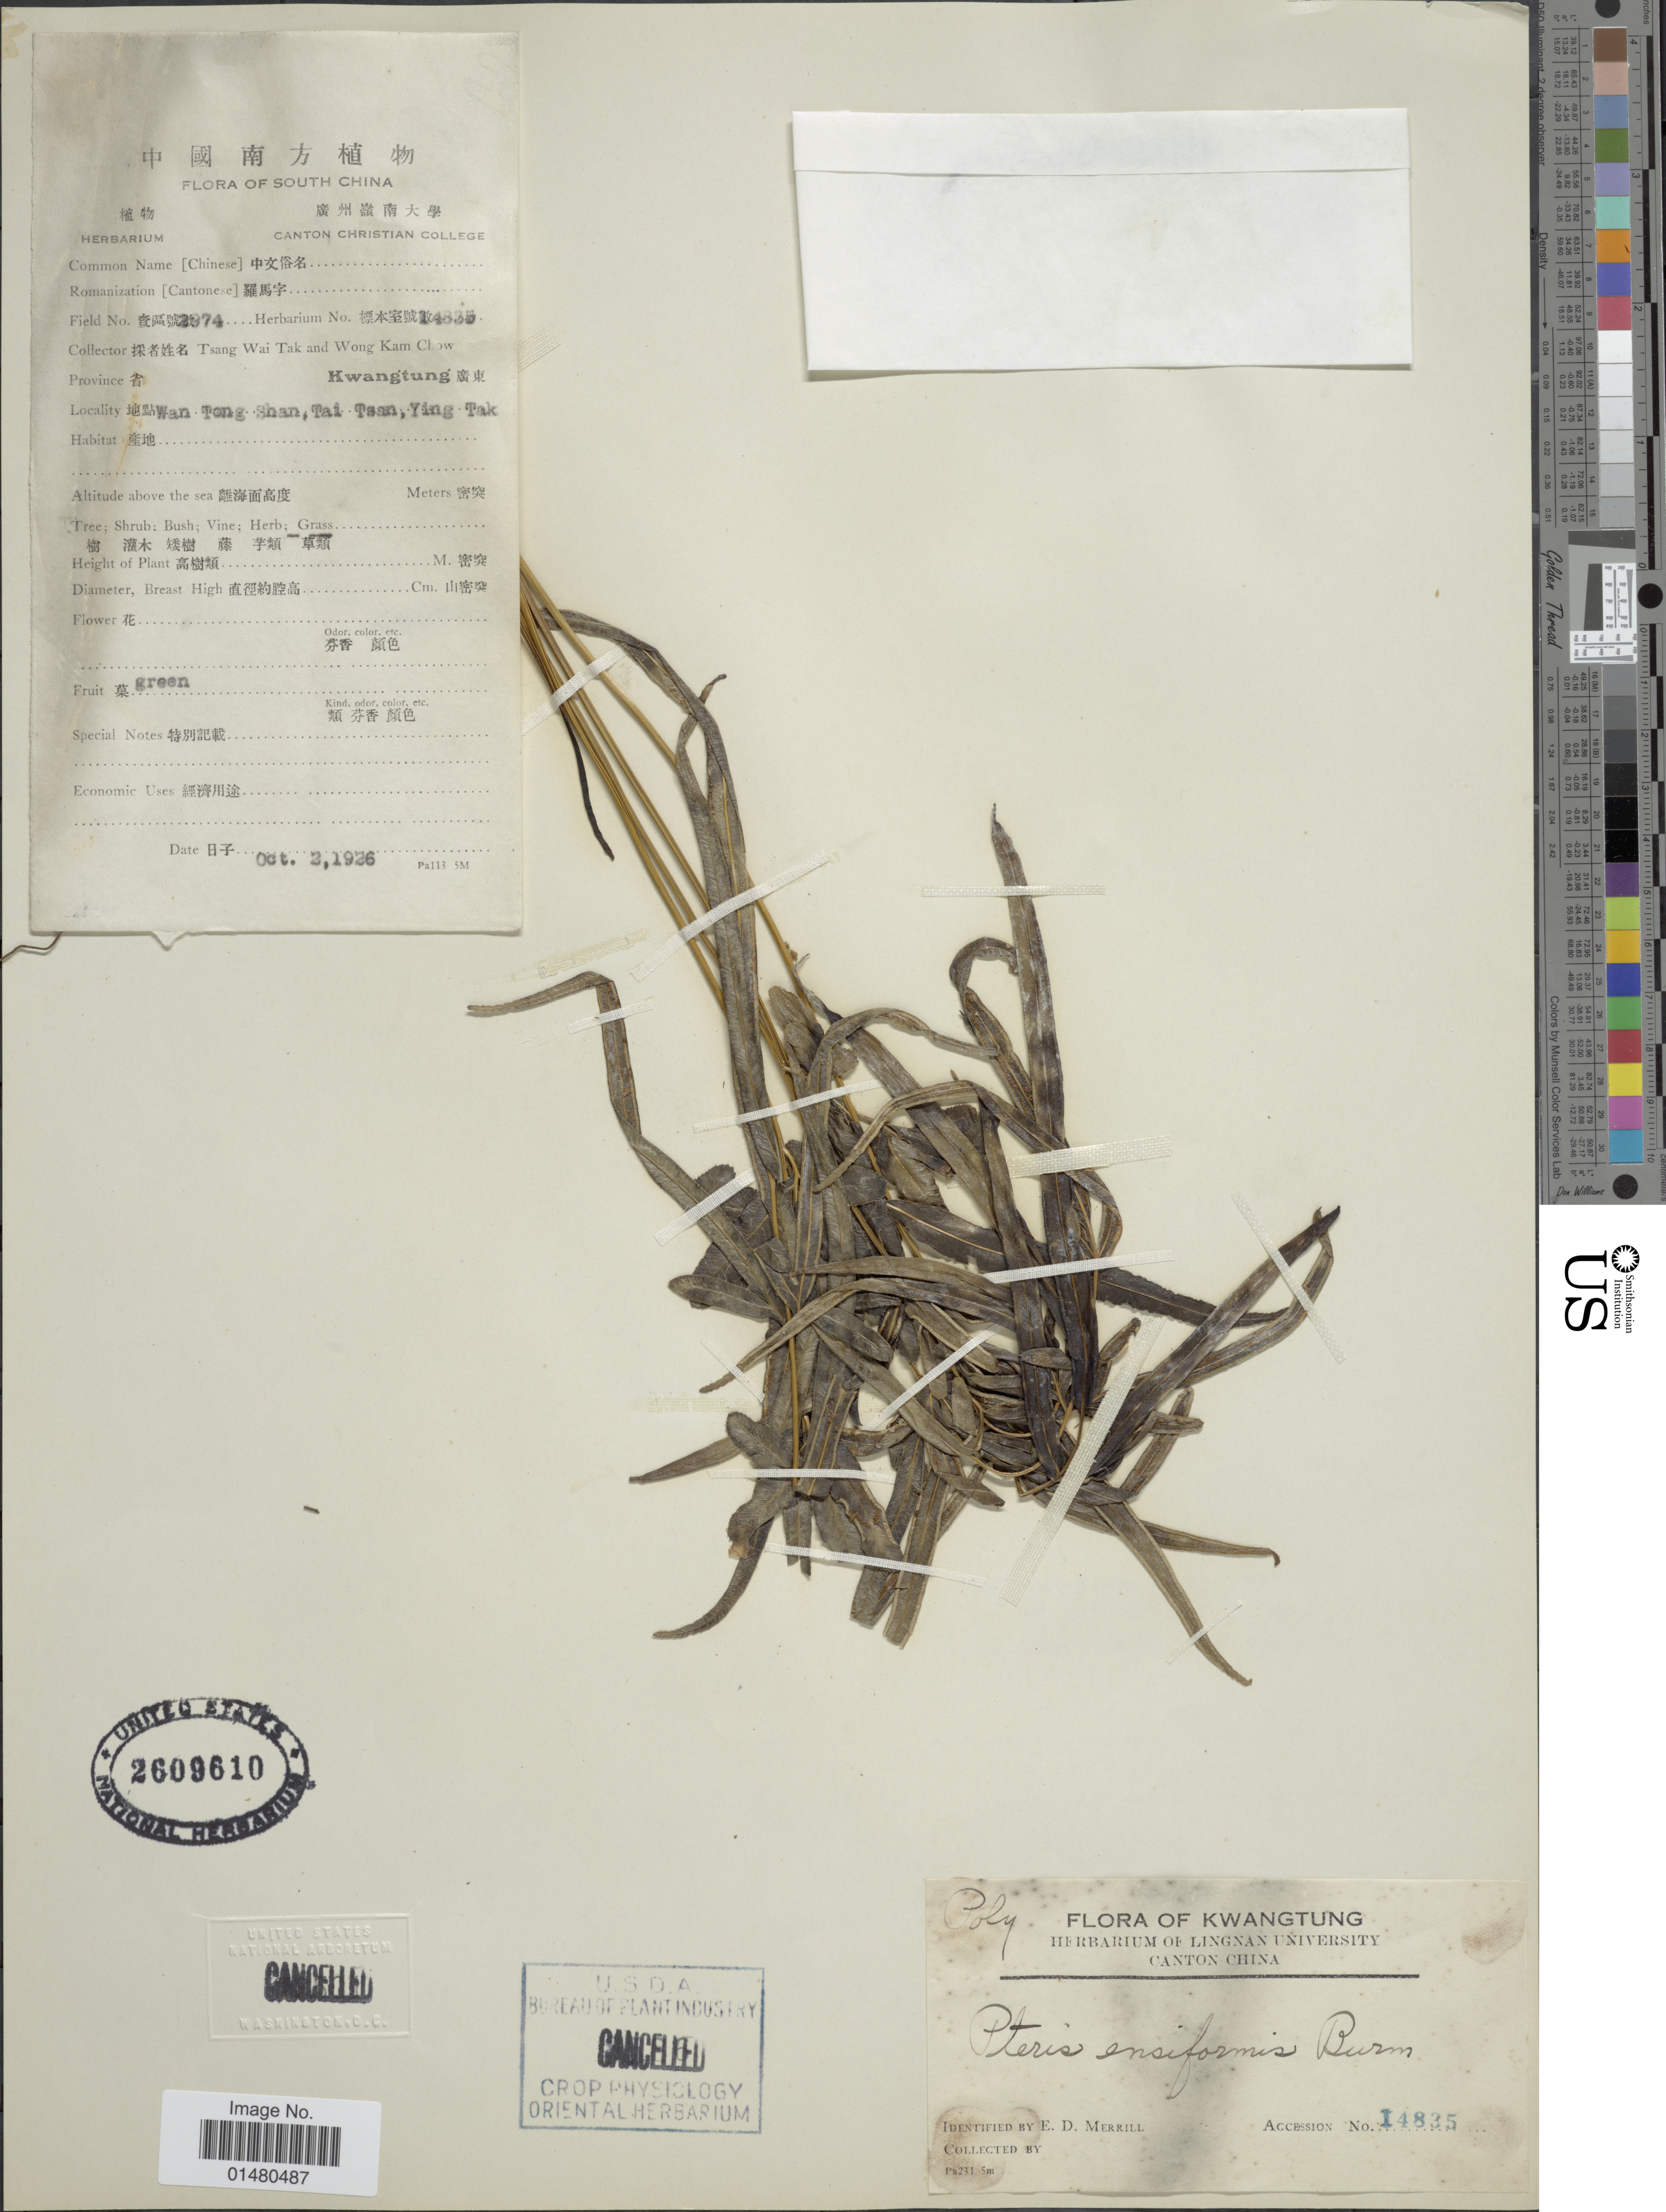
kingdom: Plantae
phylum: Tracheophyta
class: Polypodiopsida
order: Polypodiales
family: Pteridaceae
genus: Pteris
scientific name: Pteris ensiformis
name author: Burm. f.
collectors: W. T. Tsang & K. C. Wong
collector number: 2974/14835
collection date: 1926-10-02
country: China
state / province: Guangdong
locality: South China, Province: Kwangtung, Wan Tong Shan, Tai Tsan, Ying Tak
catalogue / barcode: US 2609610